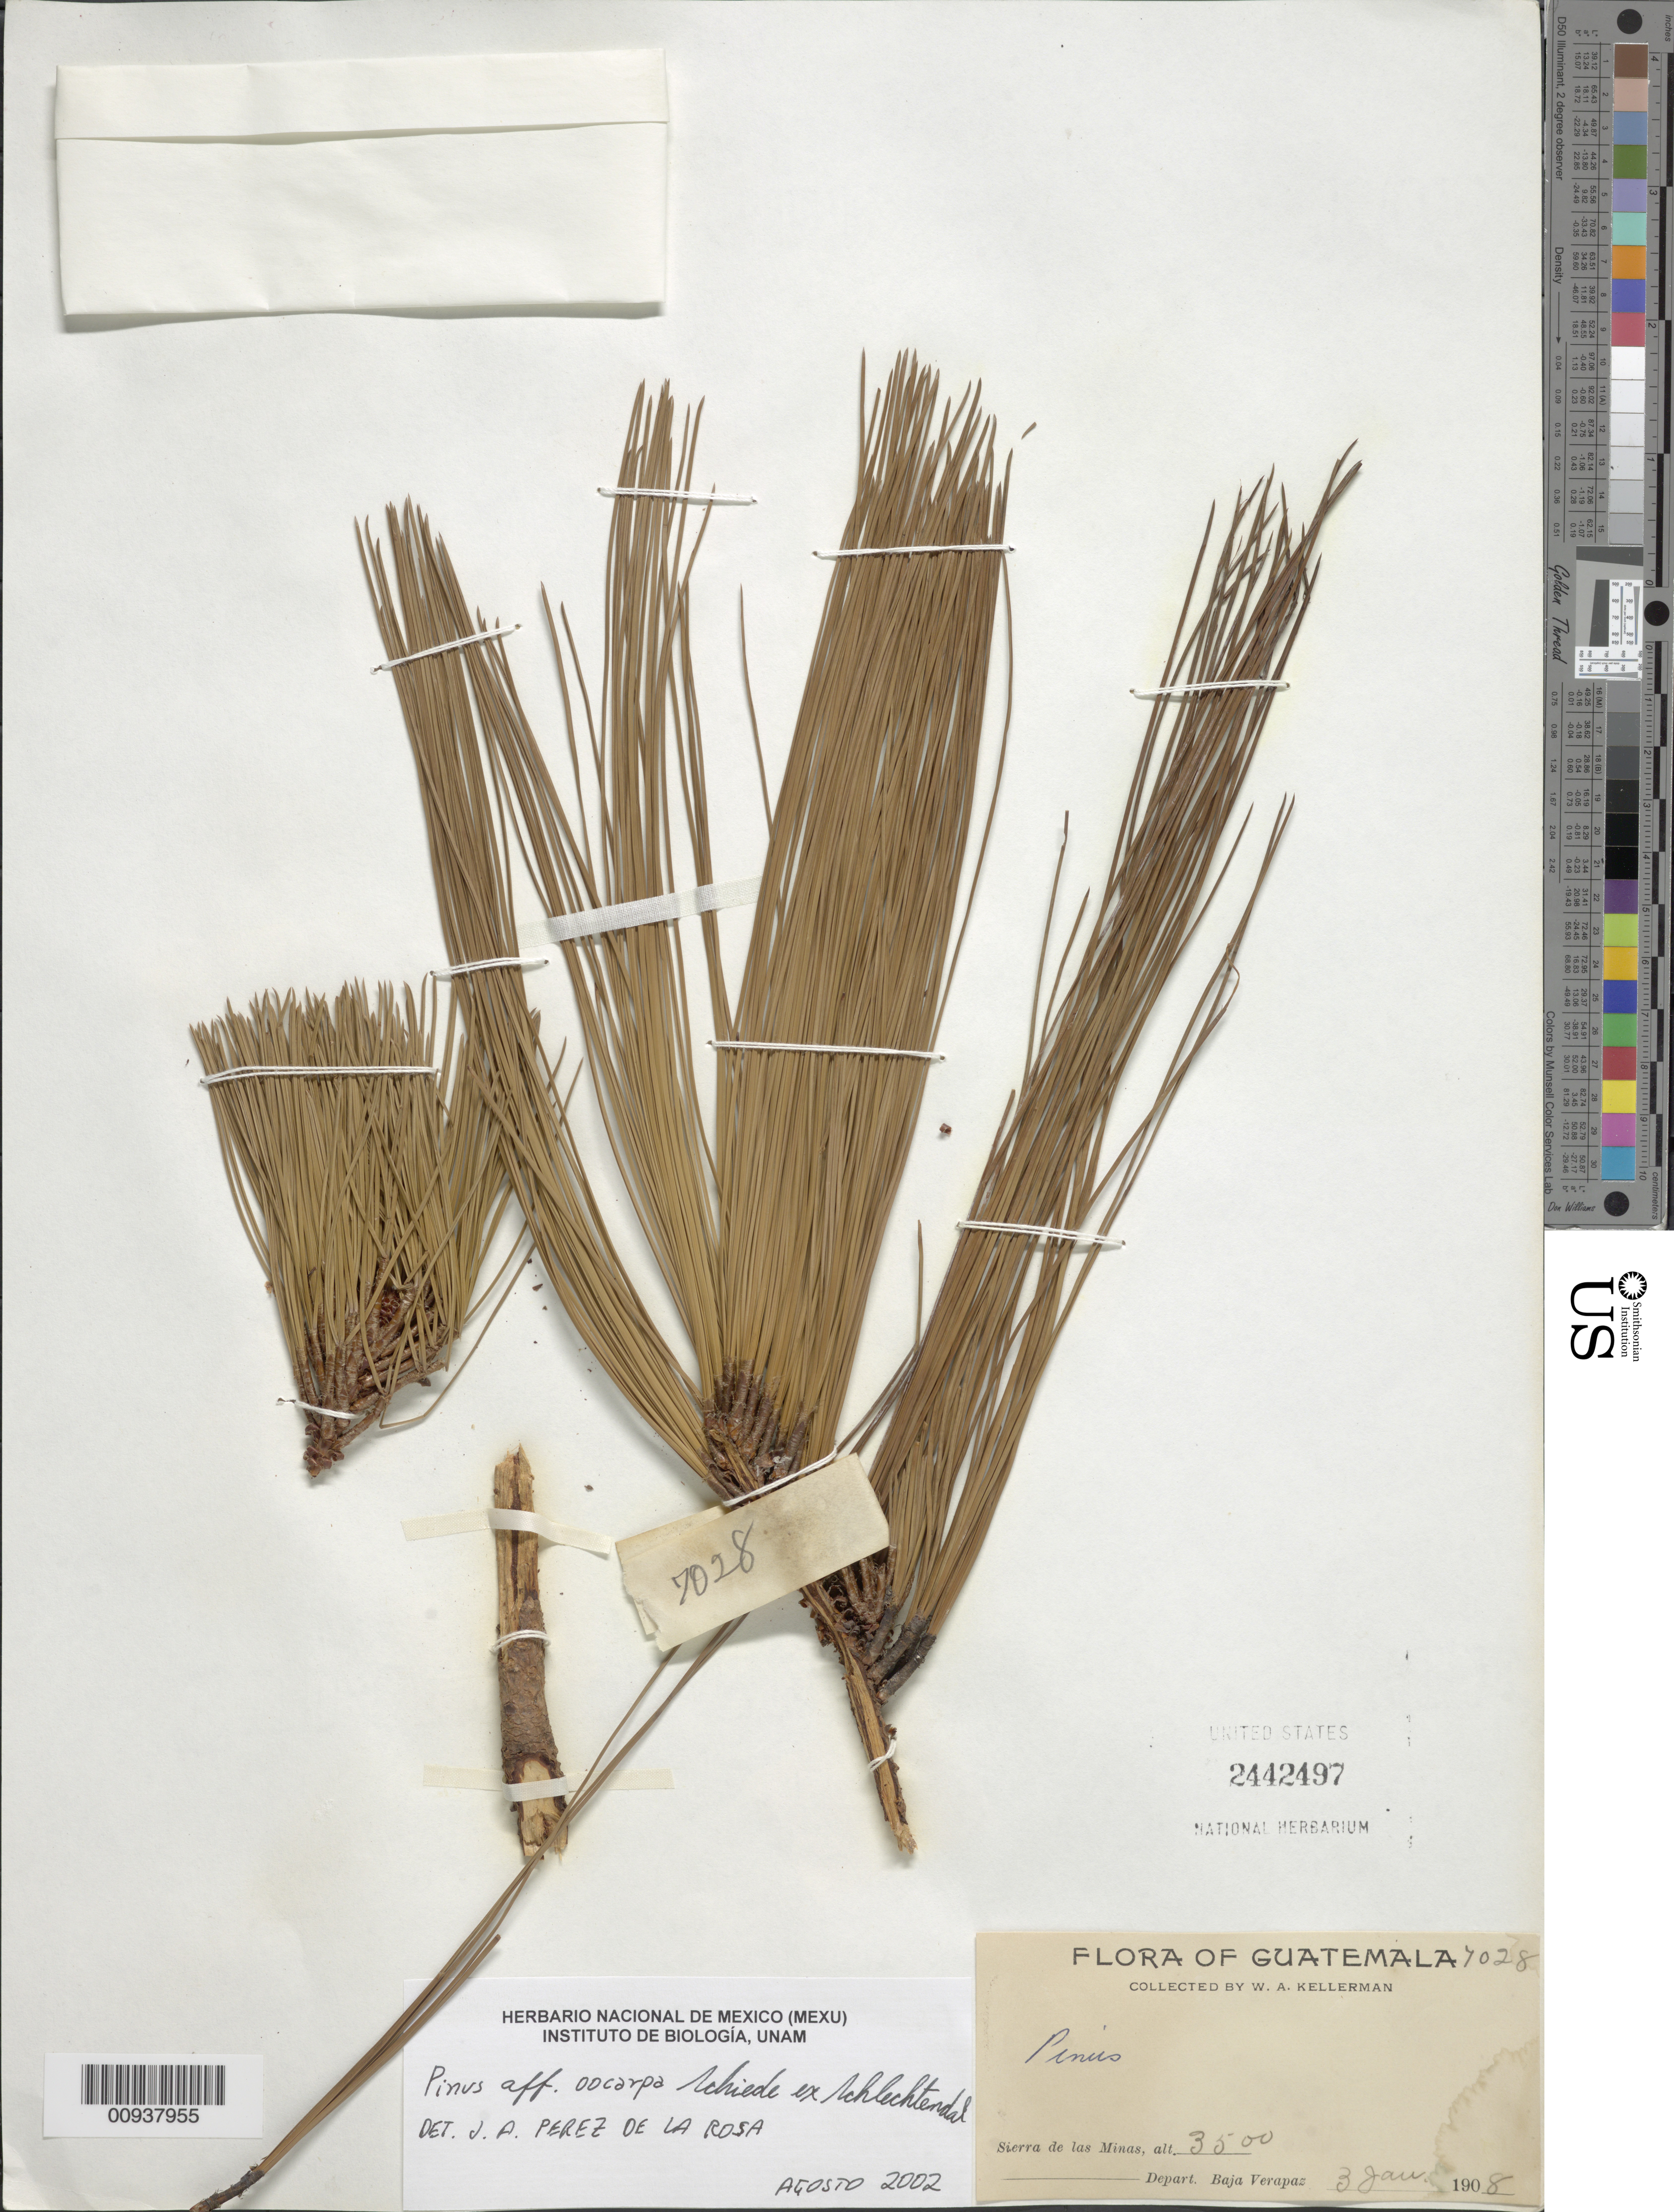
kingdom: Plantae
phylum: Tracheophyta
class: Pinopsida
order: Pinales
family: Pinaceae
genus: Pinus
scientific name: Pinus oocarpa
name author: Schiede ex Schltdl.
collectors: W. A. Kellerman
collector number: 7028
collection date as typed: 03 Jan 1908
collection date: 1908-01-03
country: Guatemala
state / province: Baja Verapaz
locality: Sierra de las Minas.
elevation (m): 1067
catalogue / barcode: US 2442497